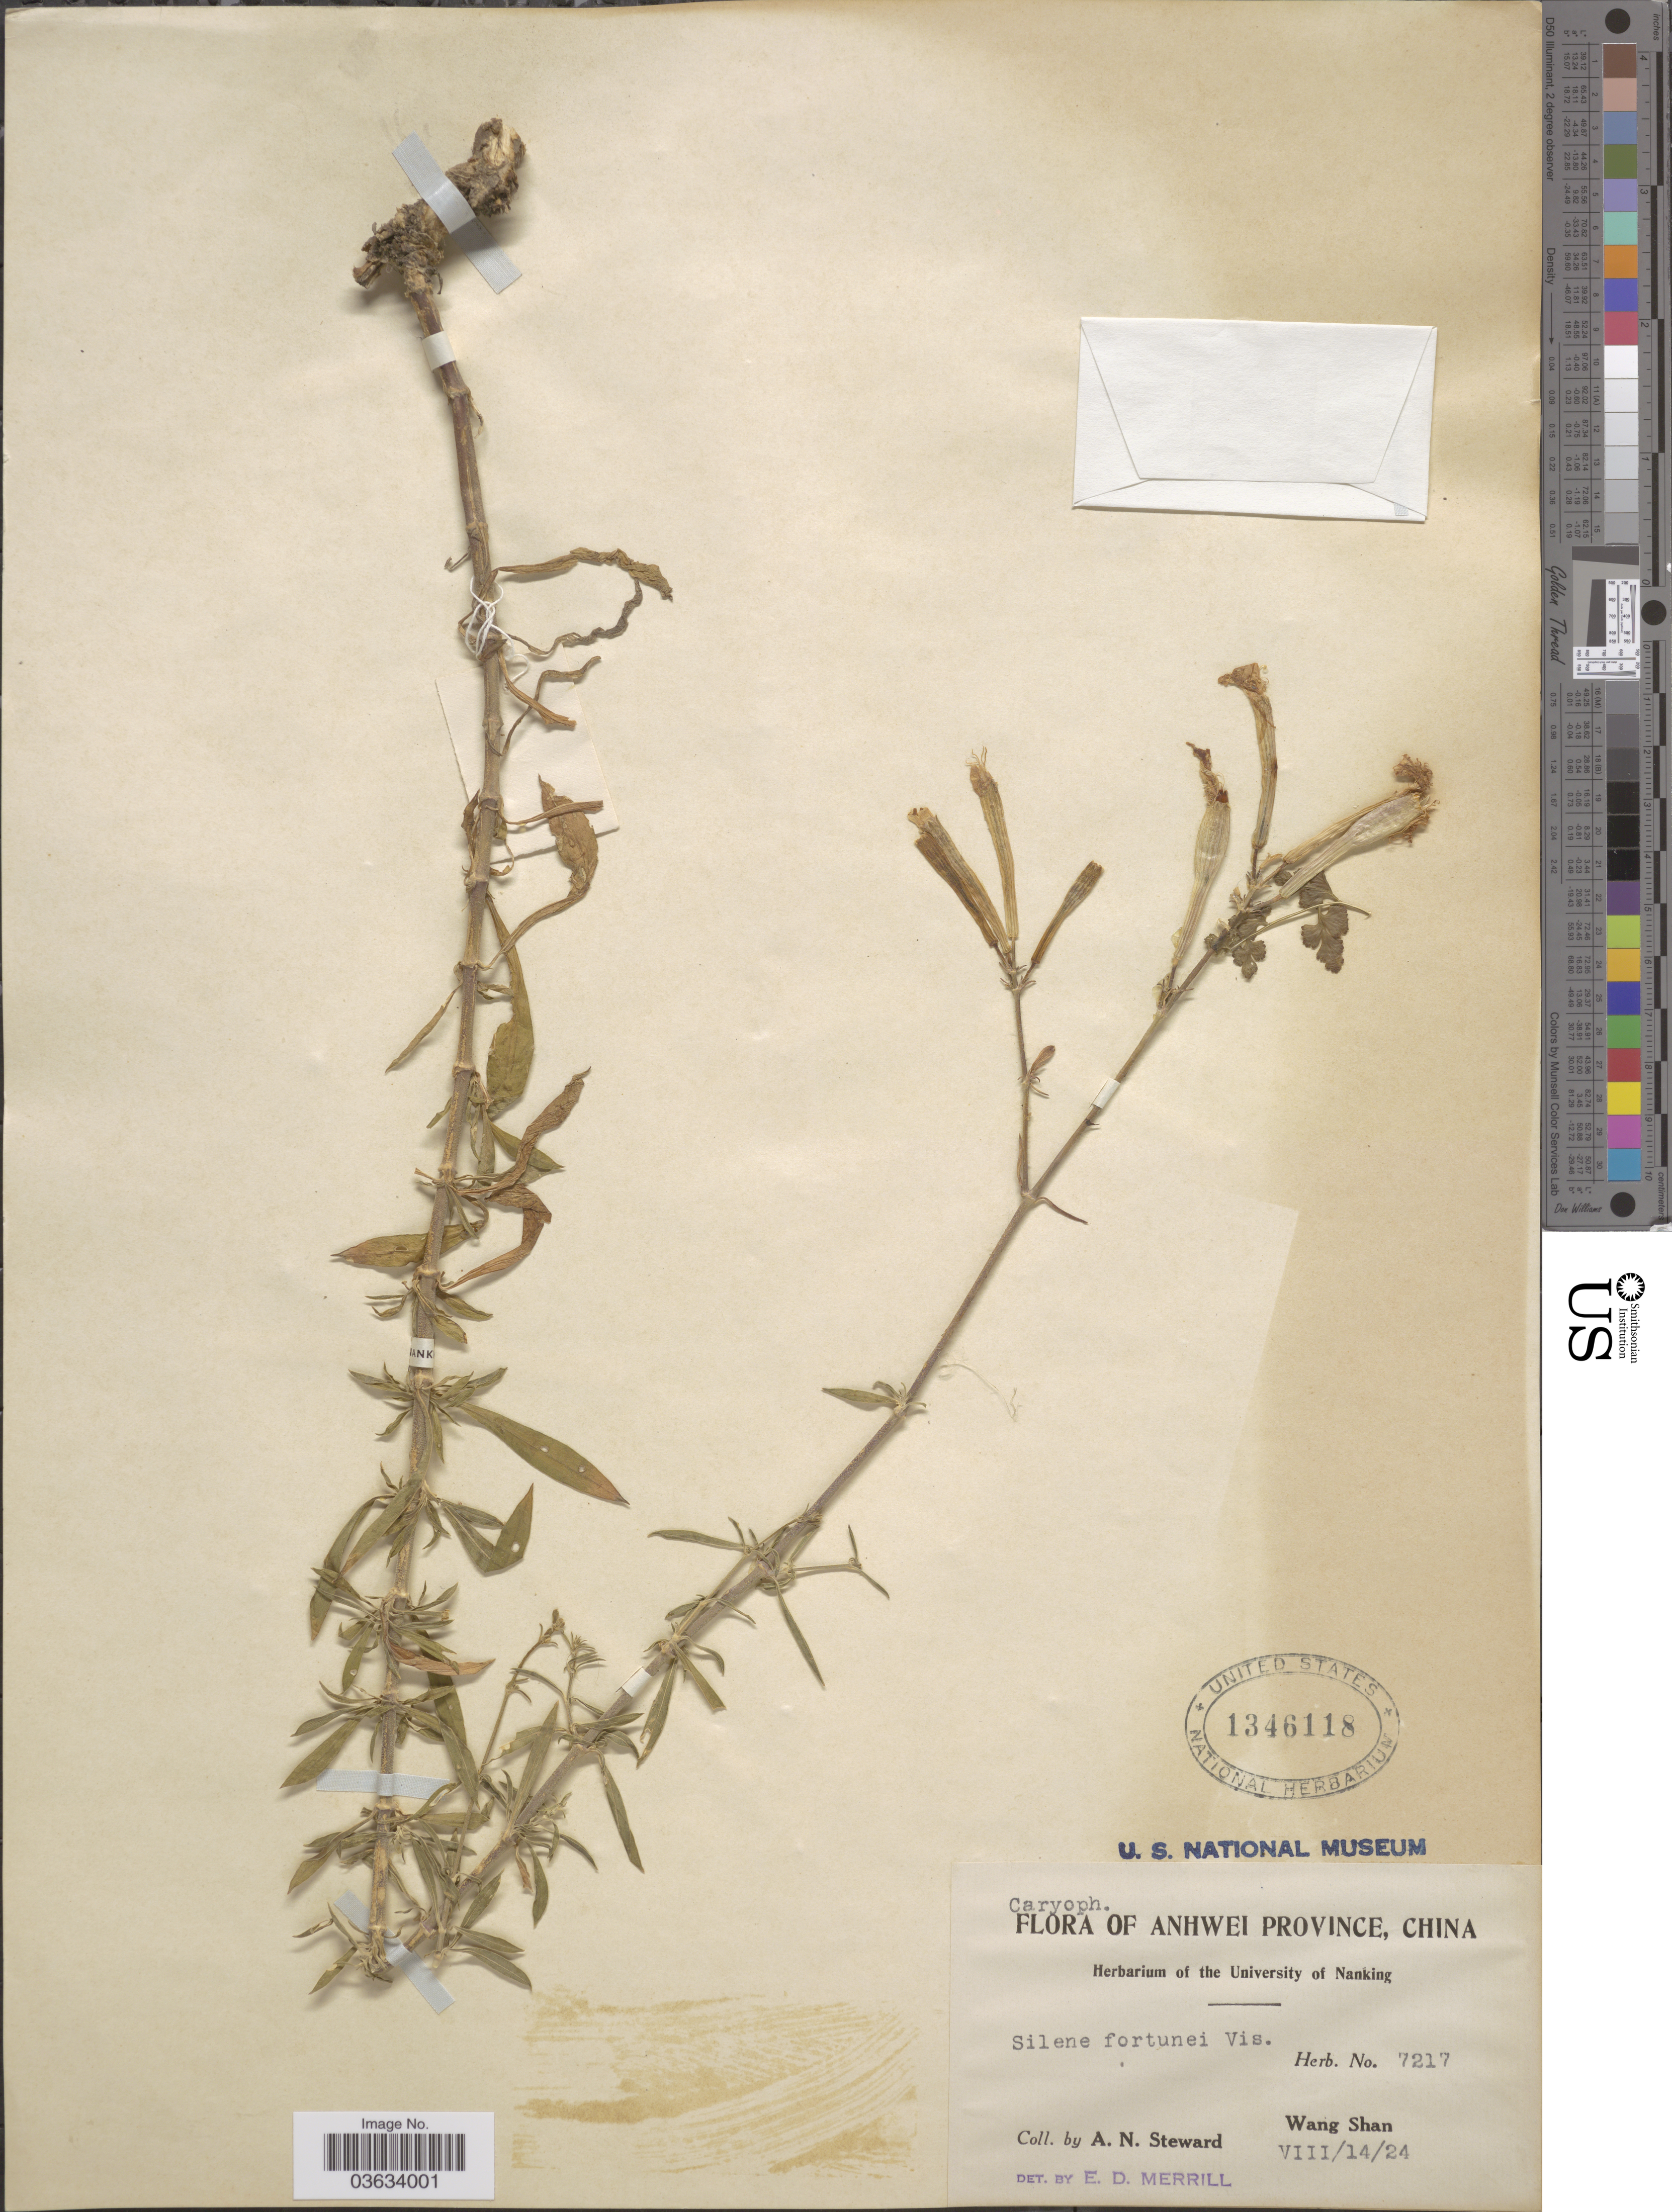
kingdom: Plantae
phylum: Tracheophyta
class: Magnoliopsida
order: Caryophyllales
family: Caryophyllaceae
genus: Silene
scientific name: Silene fortunei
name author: Vis.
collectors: A. N. Steward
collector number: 7217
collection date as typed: Transcribed d/m/y: 14/8/24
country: China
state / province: Anhui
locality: Anhwei Province. Wang Shan.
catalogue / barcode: US 1346118